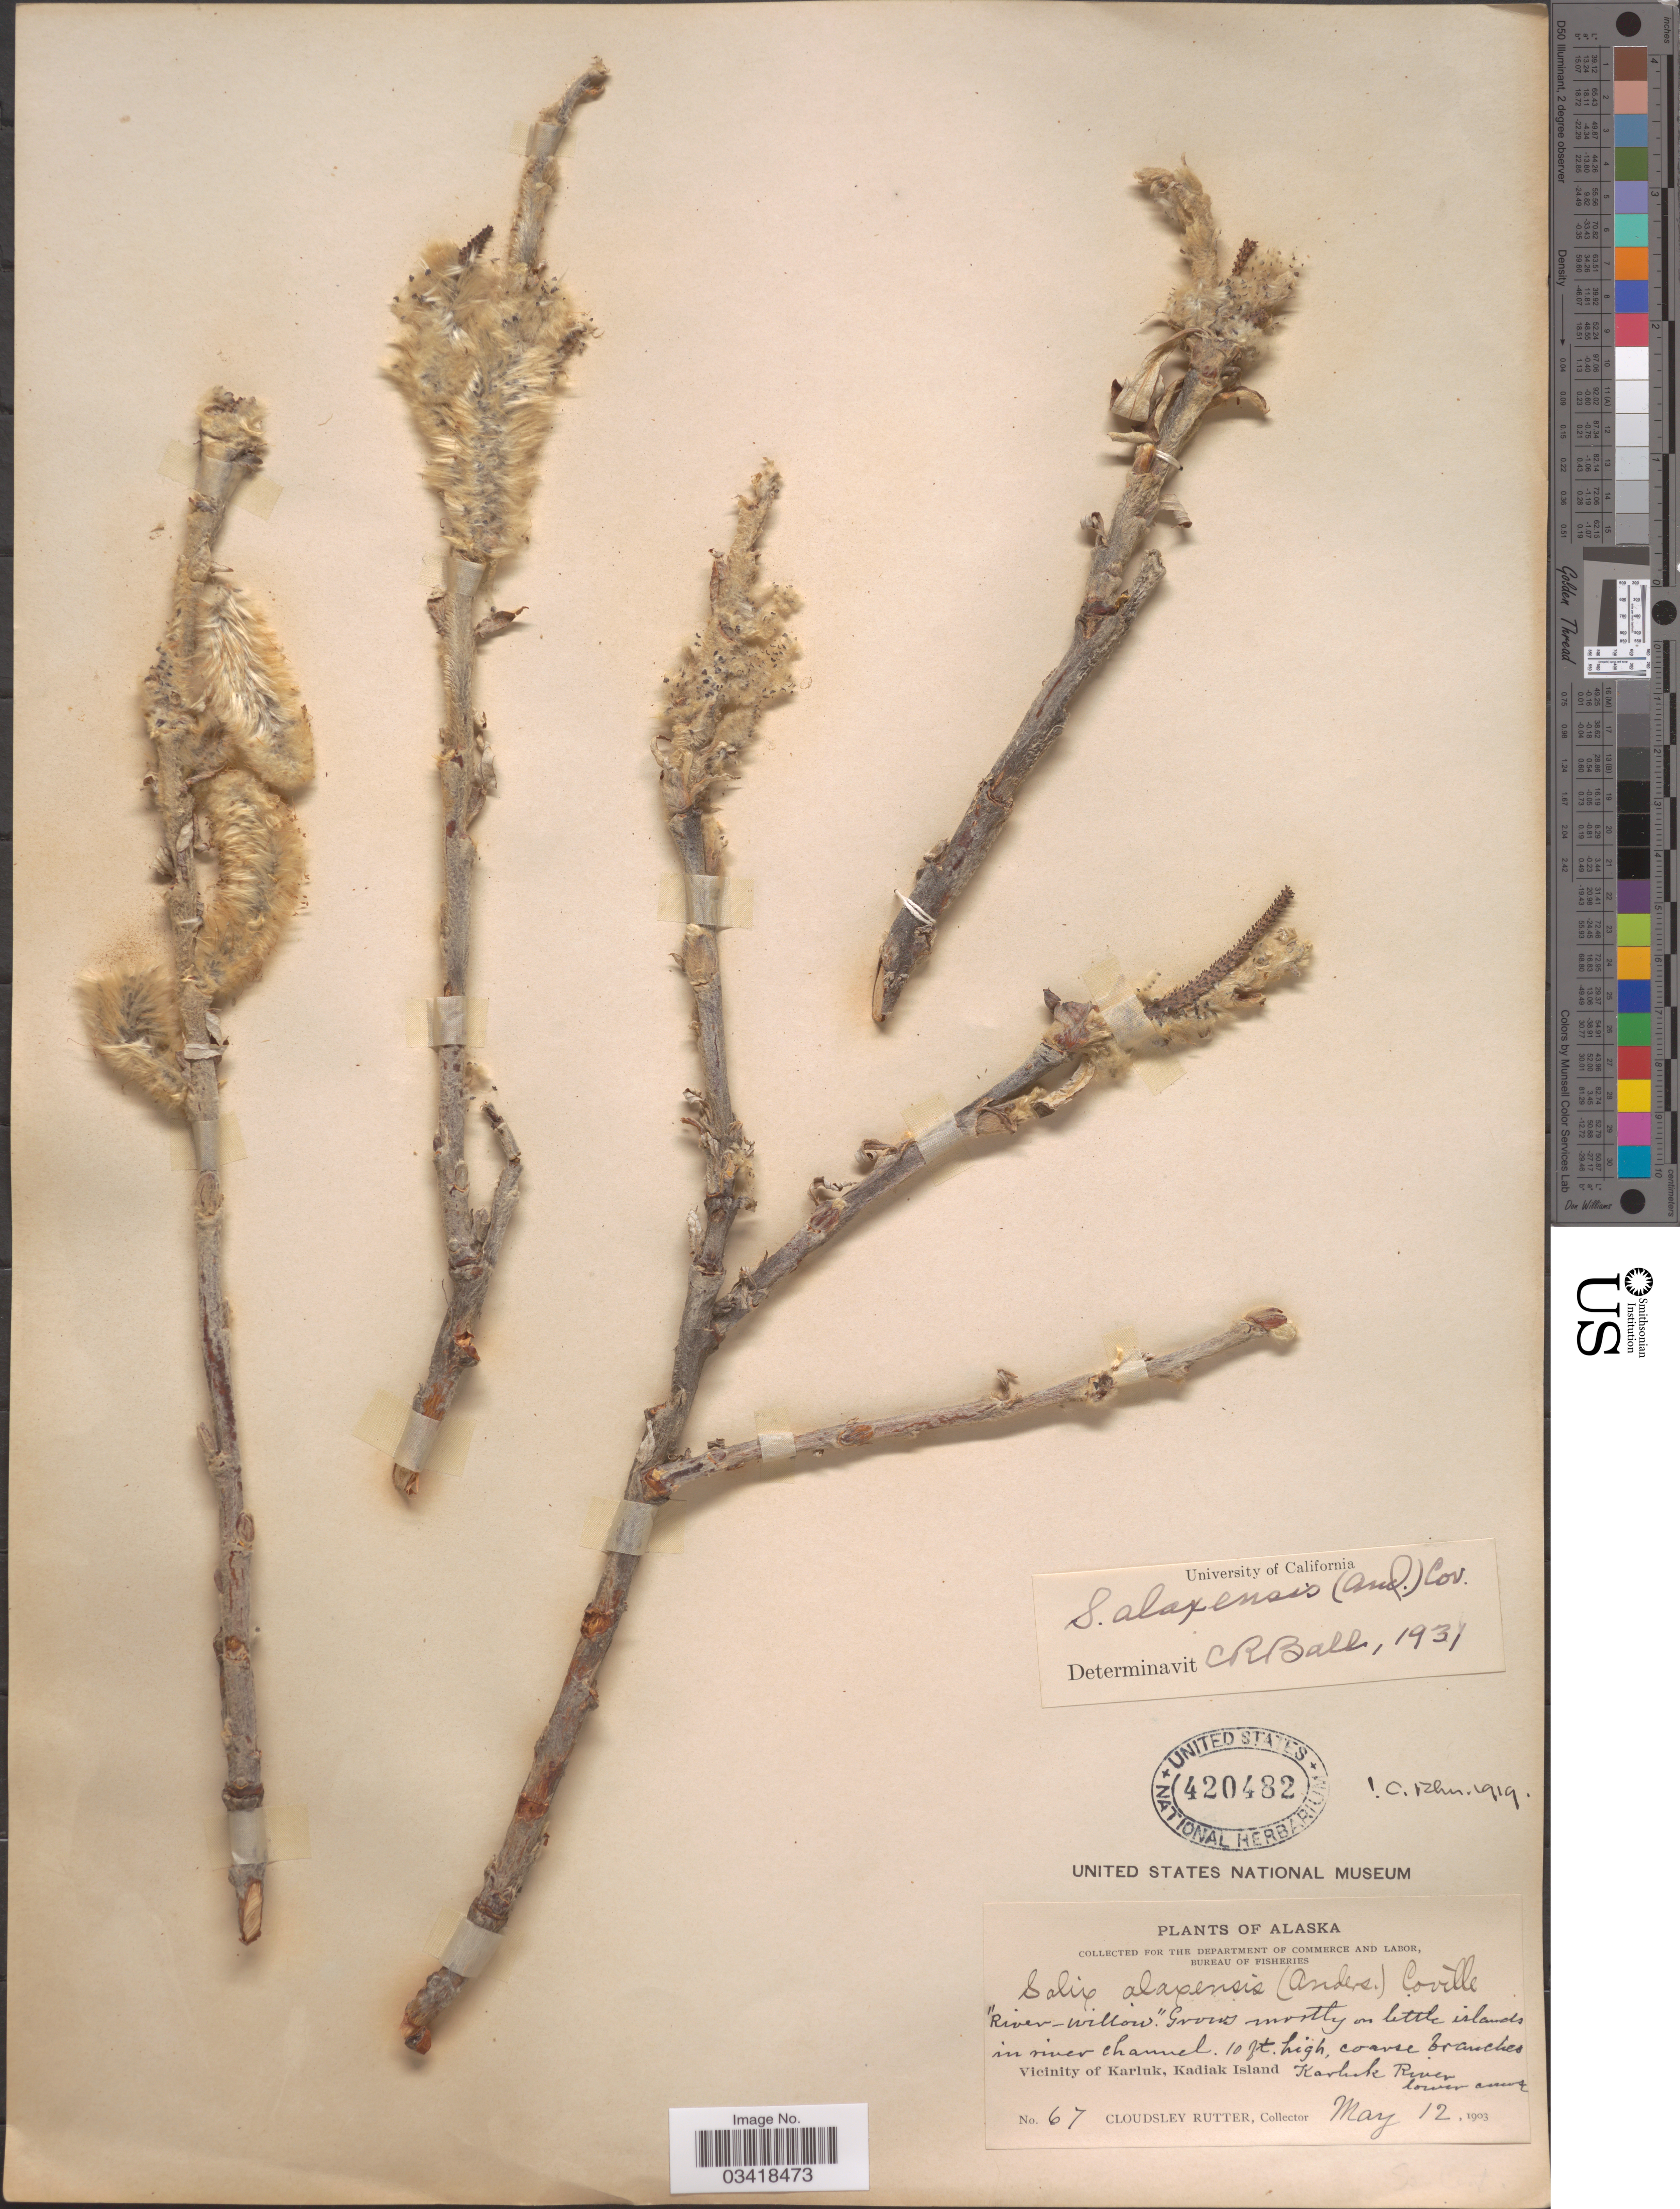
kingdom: Plantae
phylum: Tracheophyta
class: Magnoliopsida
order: Malpighiales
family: Salicaceae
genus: Salix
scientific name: Salix alaxensis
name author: (Andersson) Coville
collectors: C. Rutter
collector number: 67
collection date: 1903-05-12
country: United States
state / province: Alaska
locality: Grows mostly on little islands in river channel. Vicinity of Karluk, Kadiak Island. Karluk River.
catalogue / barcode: US 420482